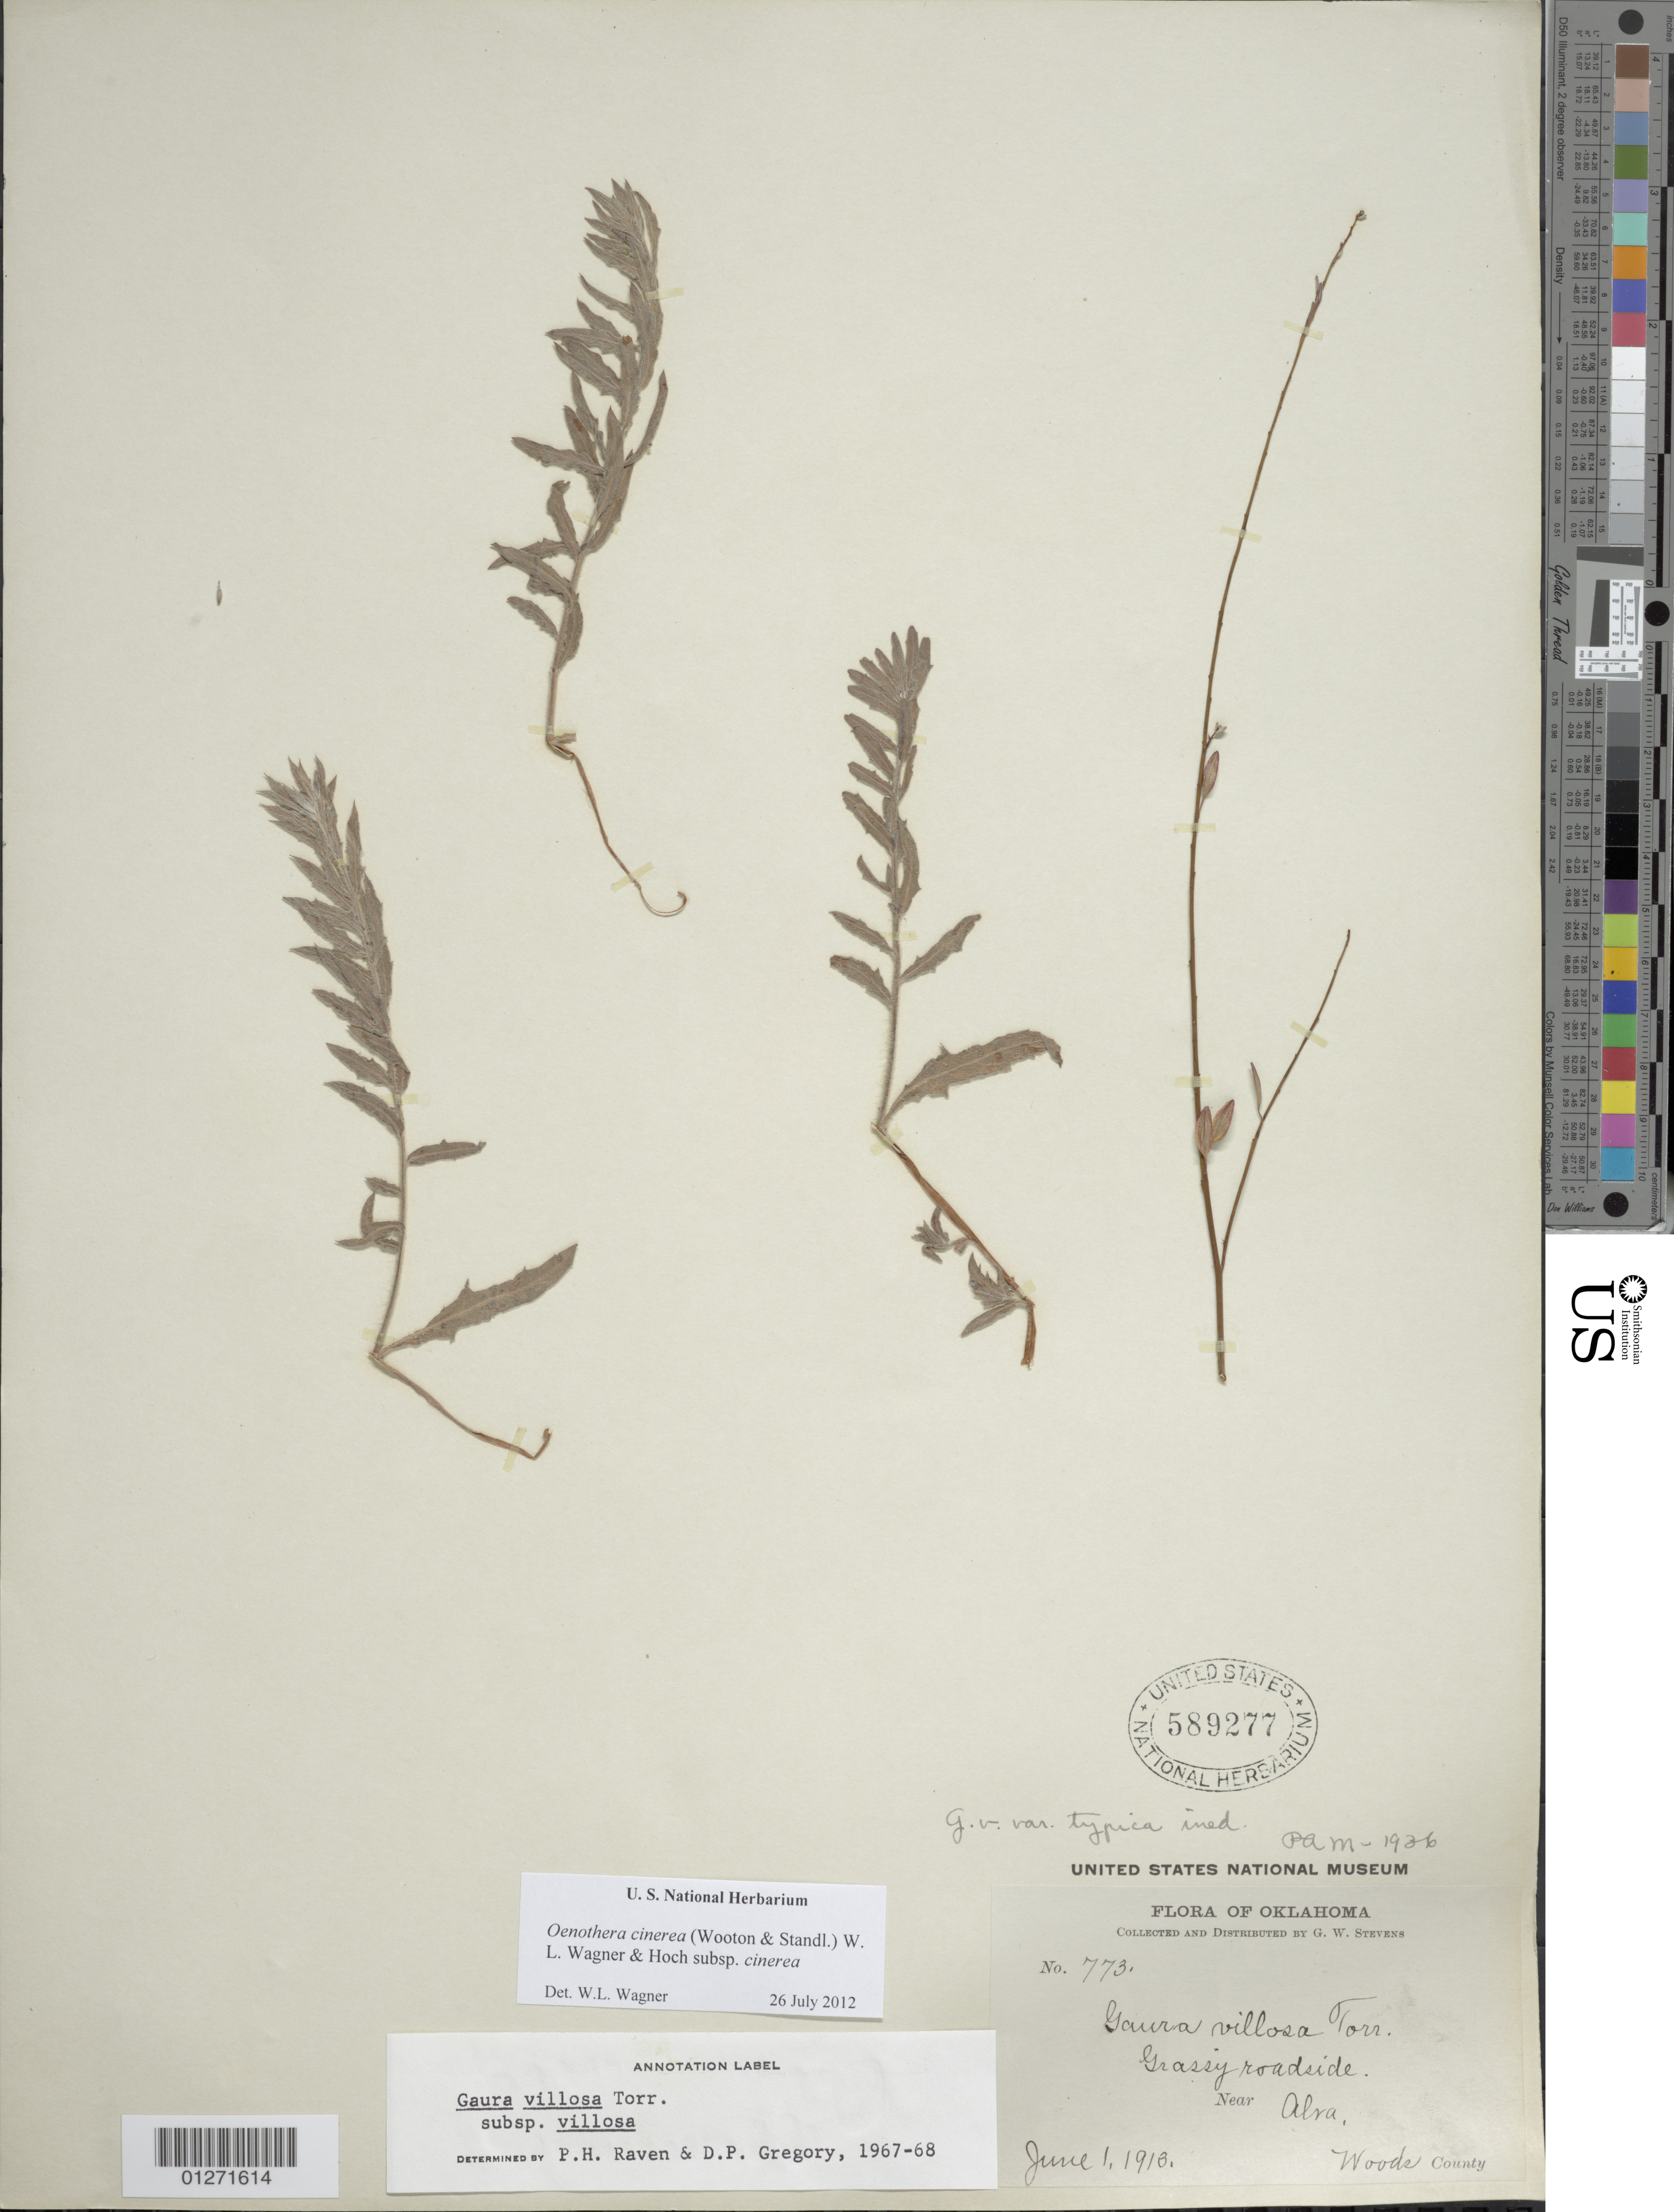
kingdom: Plantae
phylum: Tracheophyta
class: Magnoliopsida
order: Myrtales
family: Onagraceae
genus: Oenothera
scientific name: Oenothera cinerea subsp. cinerea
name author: (Wooton & Standl.) W.L. Wagner & Hoch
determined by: Wagner, W. L., (BOT), Smithsonian Institution - National Museum of Natural History (UNITED STATES)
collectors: G. W. Stevens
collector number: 773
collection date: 1913-06-01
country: United States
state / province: Oklahoma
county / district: Woods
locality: Near Alra.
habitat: Grassy roadside.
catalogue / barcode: US 589277